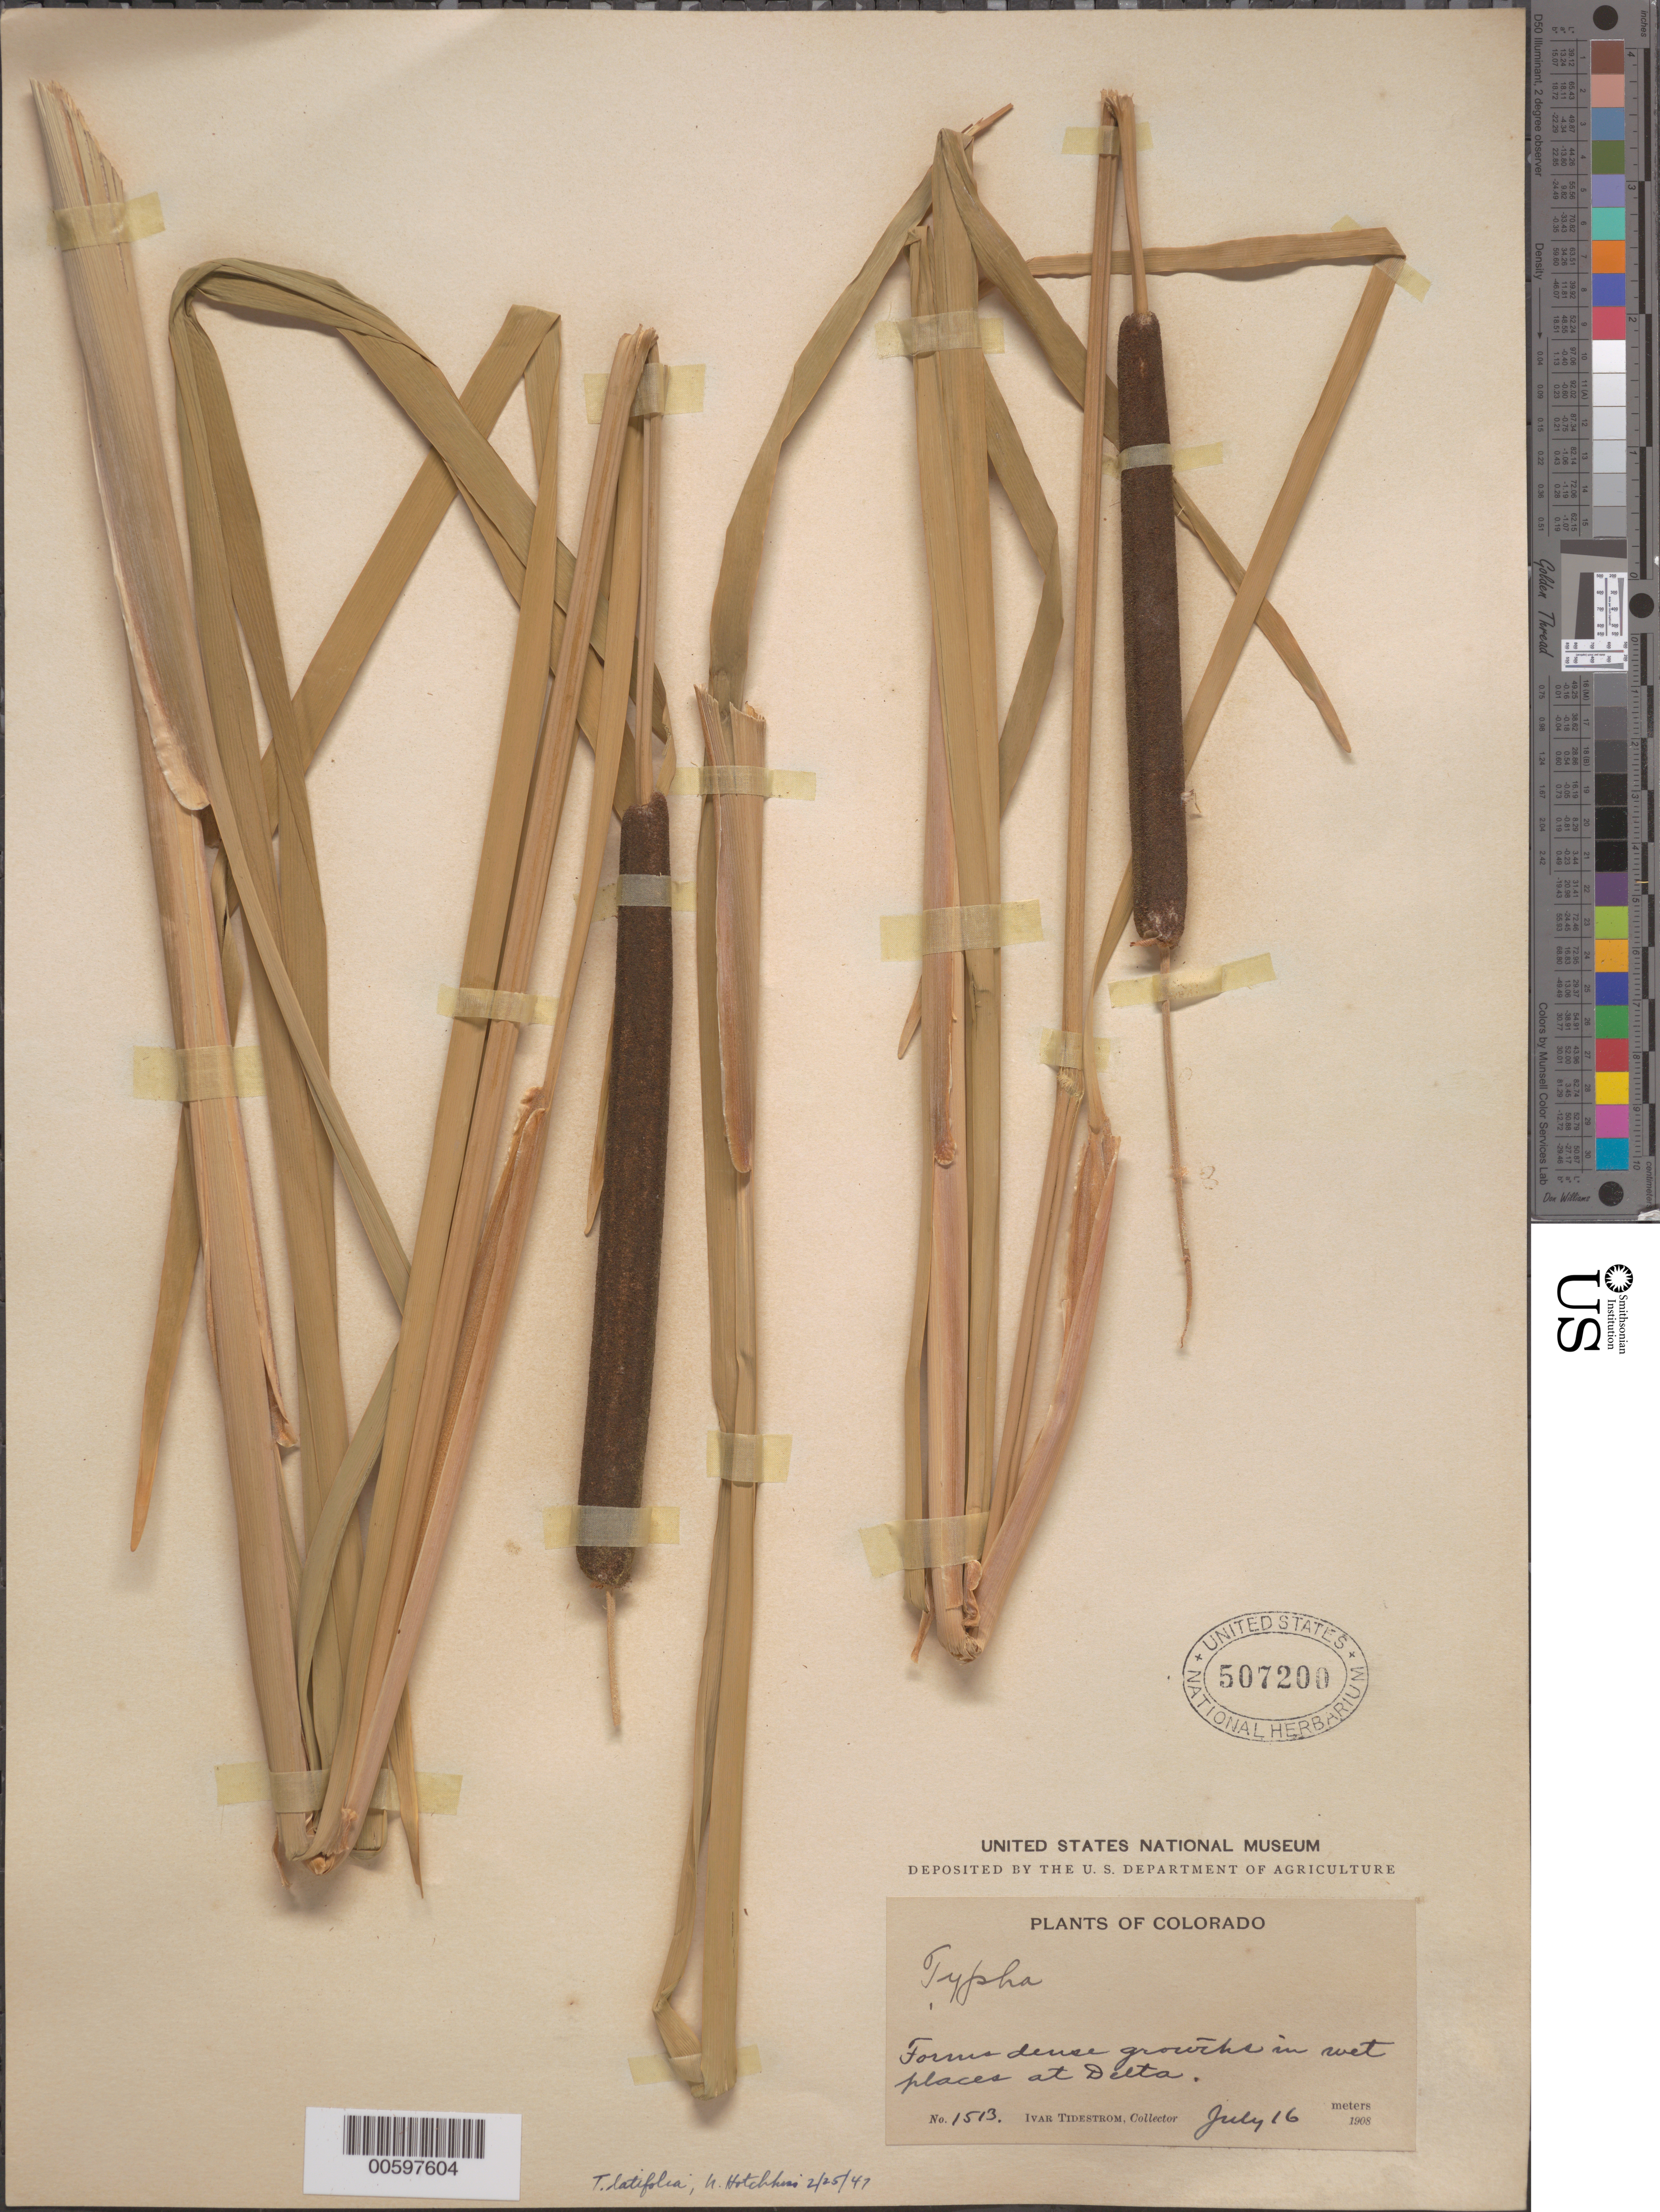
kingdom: Plantae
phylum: Tracheophyta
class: Liliopsida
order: Poales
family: Typhaceae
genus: Typha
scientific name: Typha latifolia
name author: L.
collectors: I. F. Tidestrom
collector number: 1513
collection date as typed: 16 Jul 1908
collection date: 1908-07-16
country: United States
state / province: Colorado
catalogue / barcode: US 507200